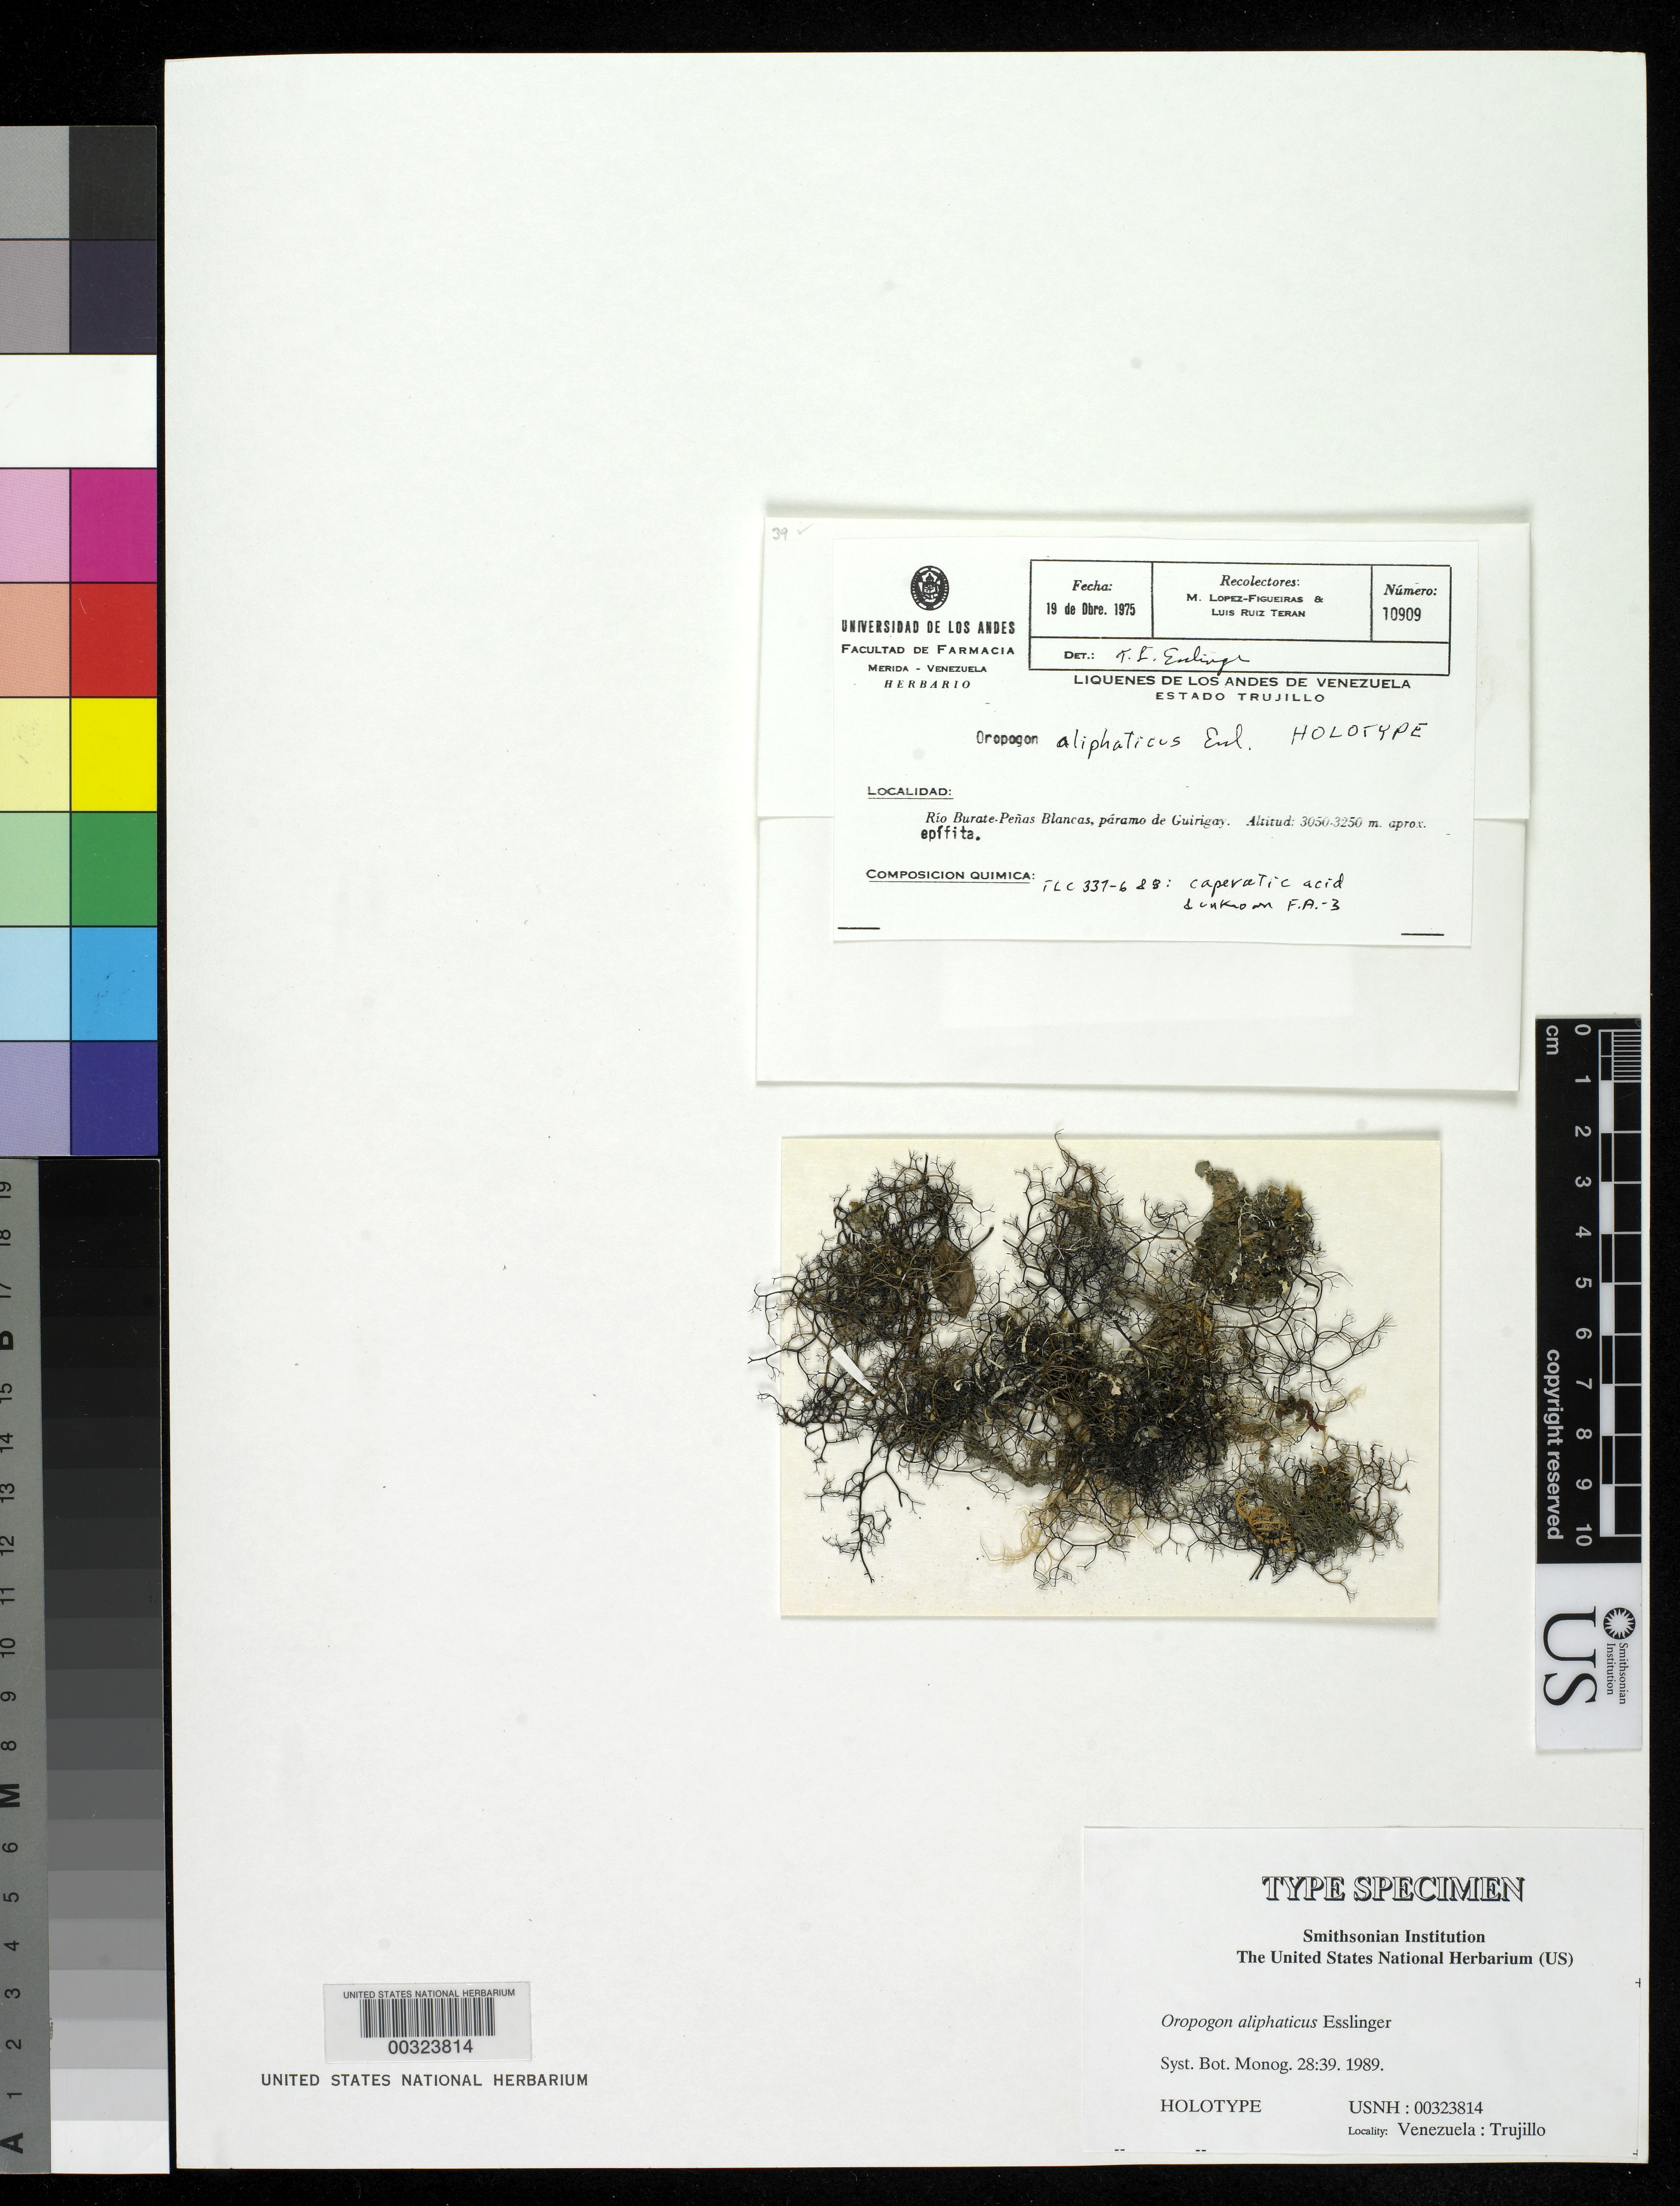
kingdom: Fungi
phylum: Ascomycota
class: Lecanoromycetes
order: Lecanorales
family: Parmeliaceae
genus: Oropogon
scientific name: Oropogon aliphaticus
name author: Essl.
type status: Holotype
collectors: M. López Figueiras & L. E. Ruíz-Terán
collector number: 10909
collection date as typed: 19 Dec 1975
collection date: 1975-12-19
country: Venezuela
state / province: Trujillo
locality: Rio Burate-Penas Blancas, Paramo de Guirigay.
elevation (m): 3050